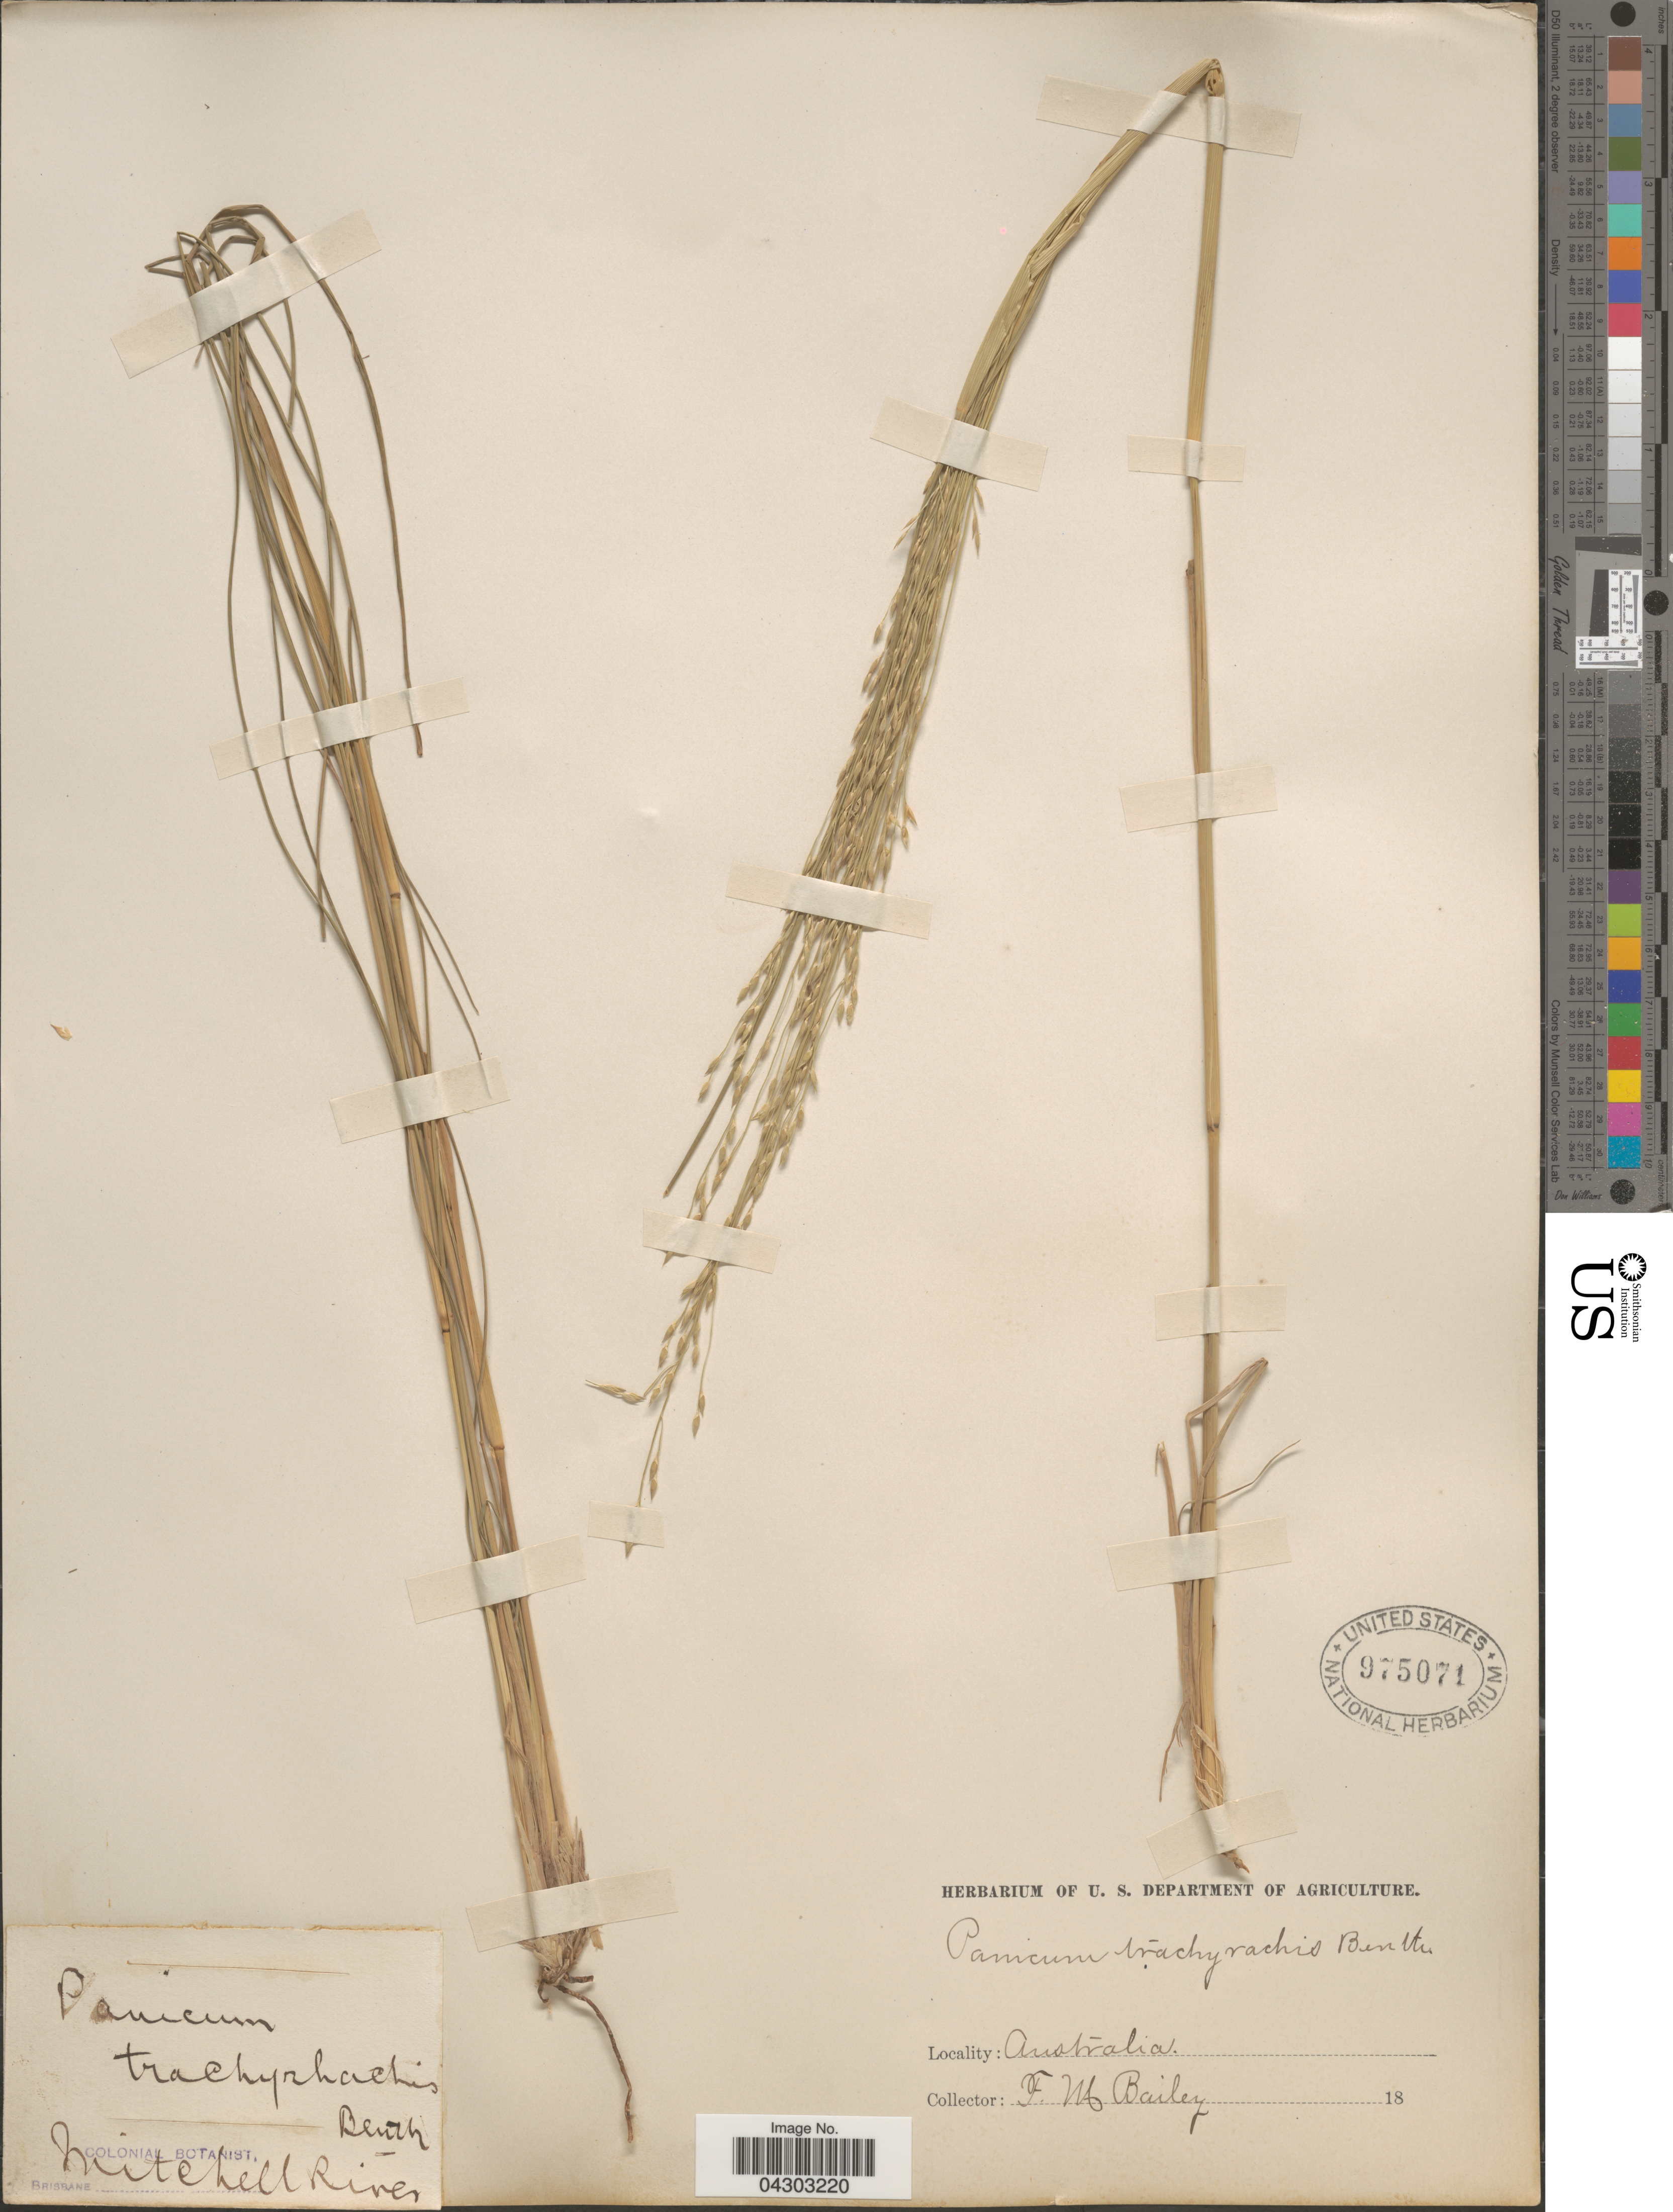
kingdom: Plantae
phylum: Tracheophyta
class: Liliopsida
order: Poales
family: Poaceae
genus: Panicum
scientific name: Panicum trachyrhachis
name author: Benth.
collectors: F. M. Bailey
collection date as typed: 18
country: Australia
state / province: Queensland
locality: Mitchell River. Brisbane.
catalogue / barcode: US 975071